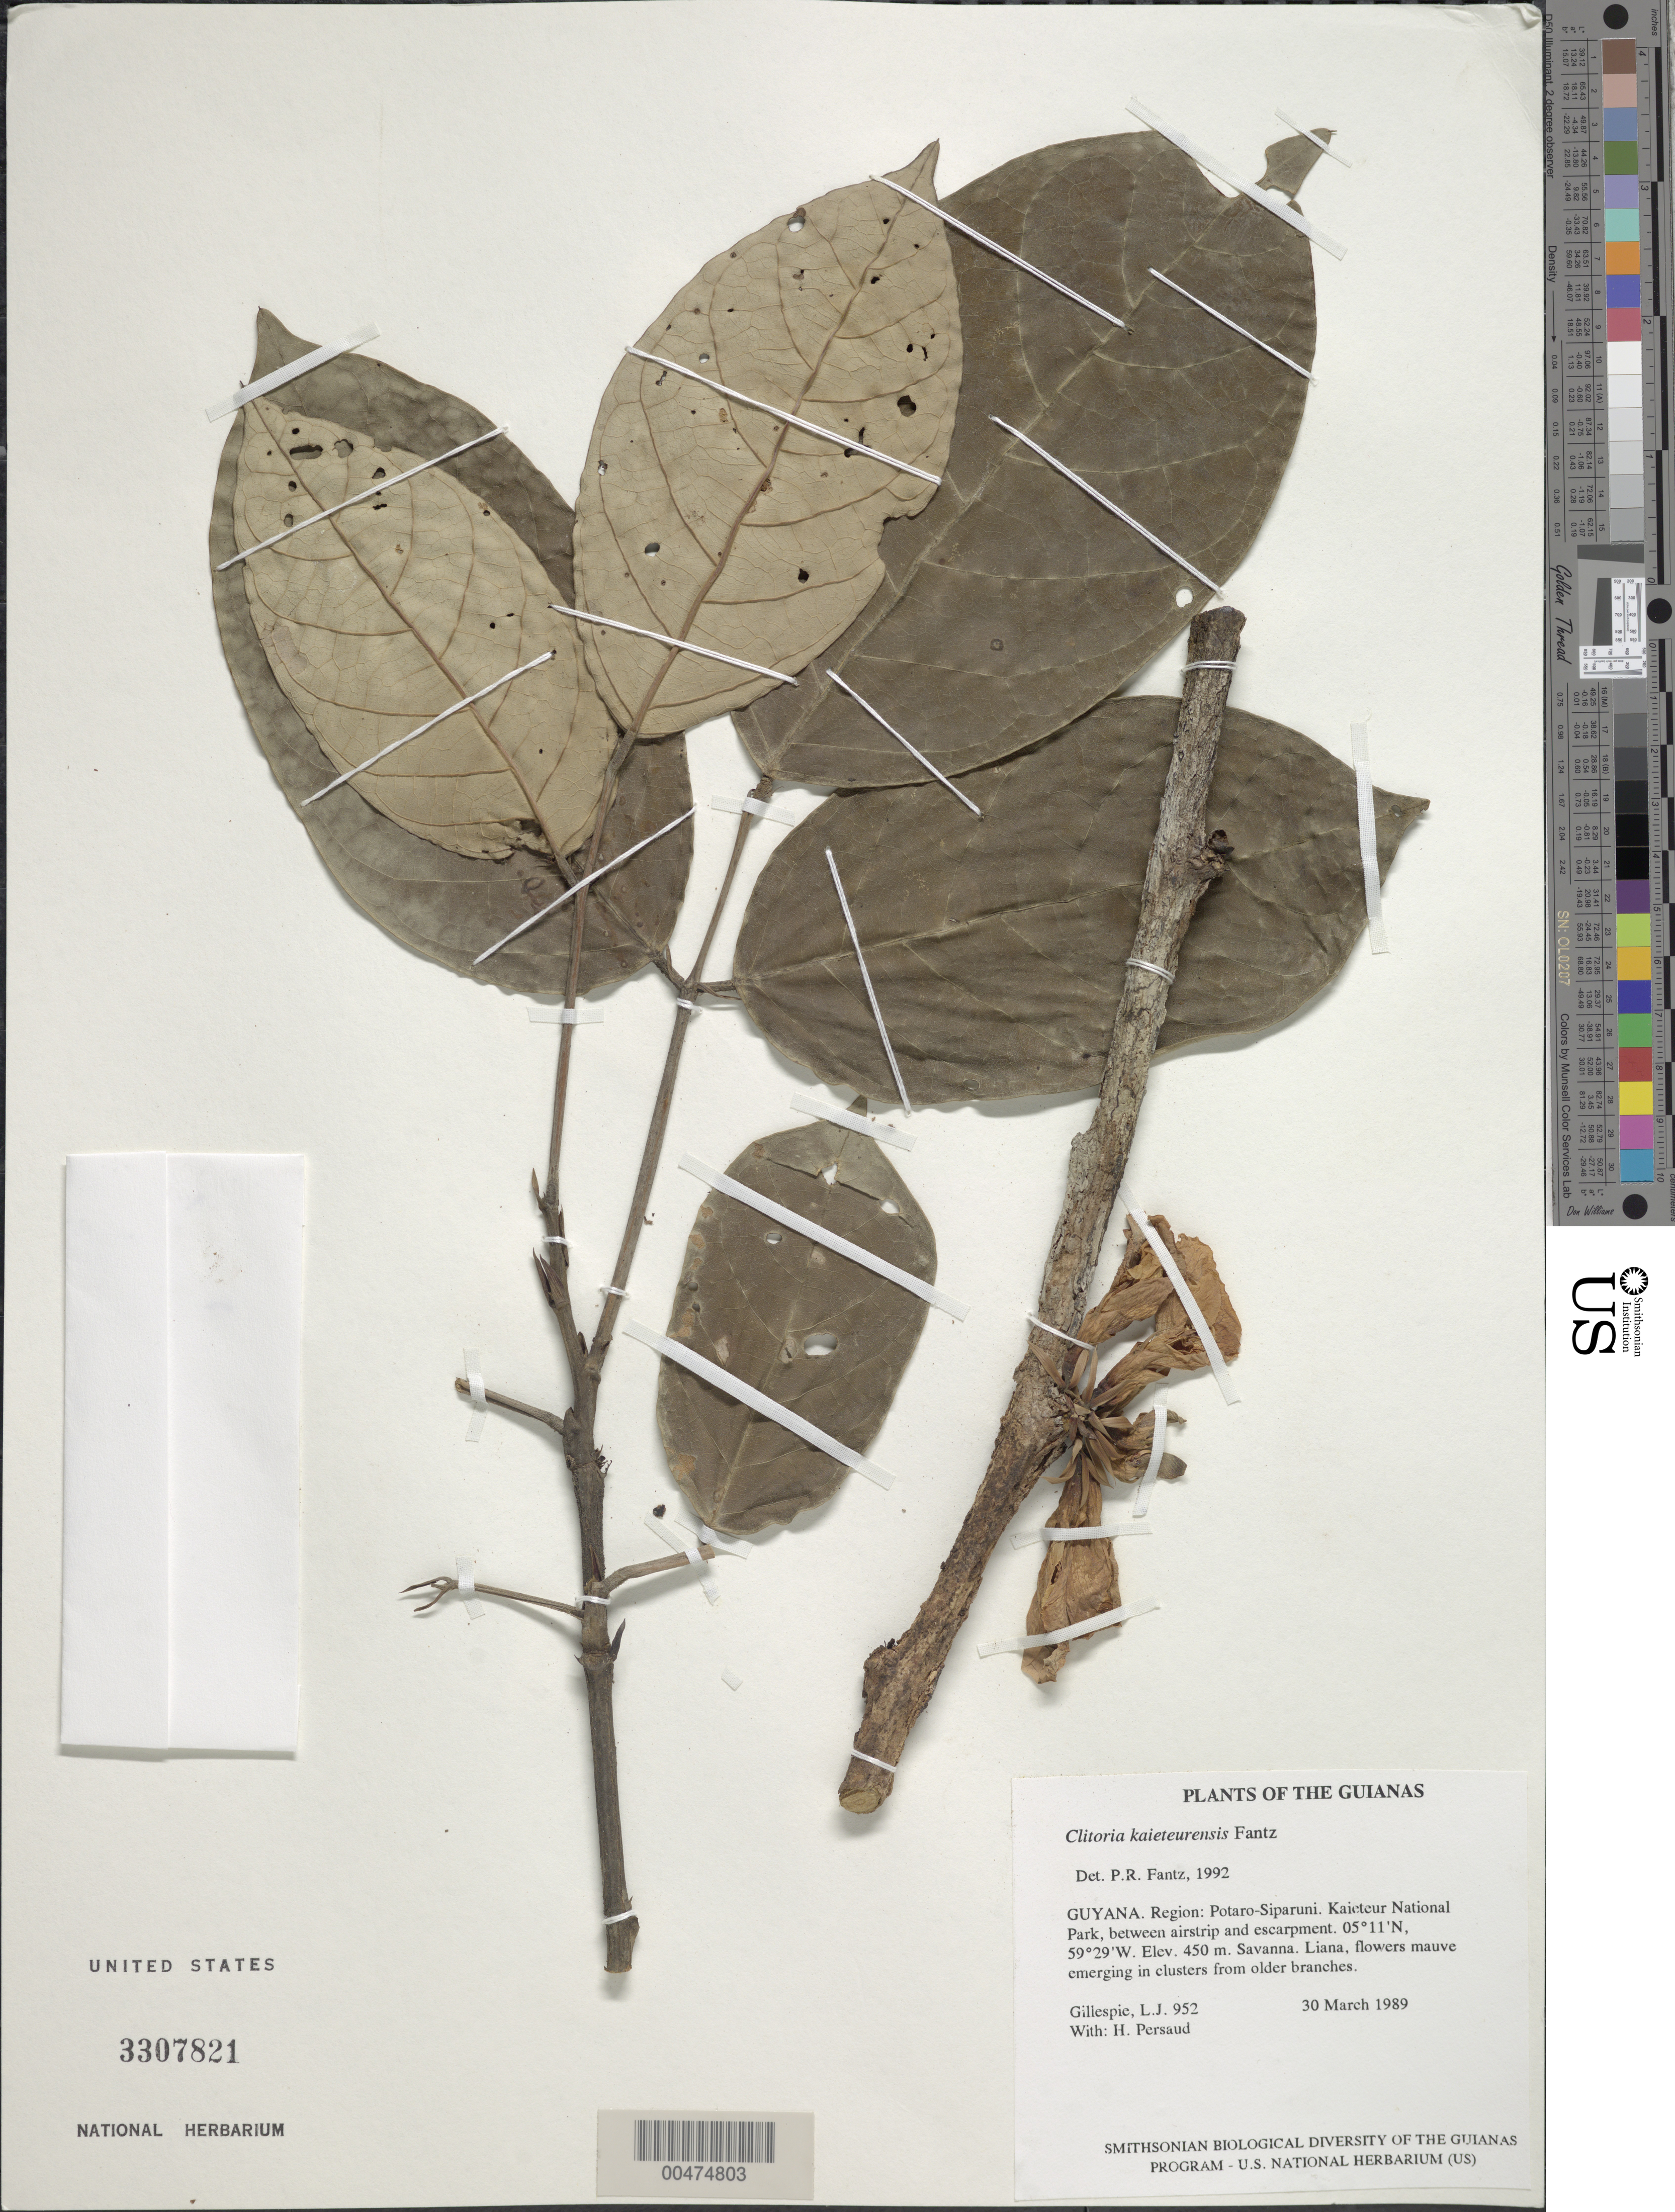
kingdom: Plantae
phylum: Tracheophyta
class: Magnoliopsida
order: Fabales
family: Fabaceae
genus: Clitoria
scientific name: Clitoria kaieteurensis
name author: Fantz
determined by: Fantz, P. R., (FLAS), University of Florida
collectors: L. J. Gillespie & H. Persaud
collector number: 952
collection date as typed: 30 March 1989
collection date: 1989-03-30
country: Guyana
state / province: Potaro-Siparuni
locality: Kaieteur National Park, between airstrip and escarpment. ENE of airstrip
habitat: Savanna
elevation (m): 450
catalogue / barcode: US 3307821